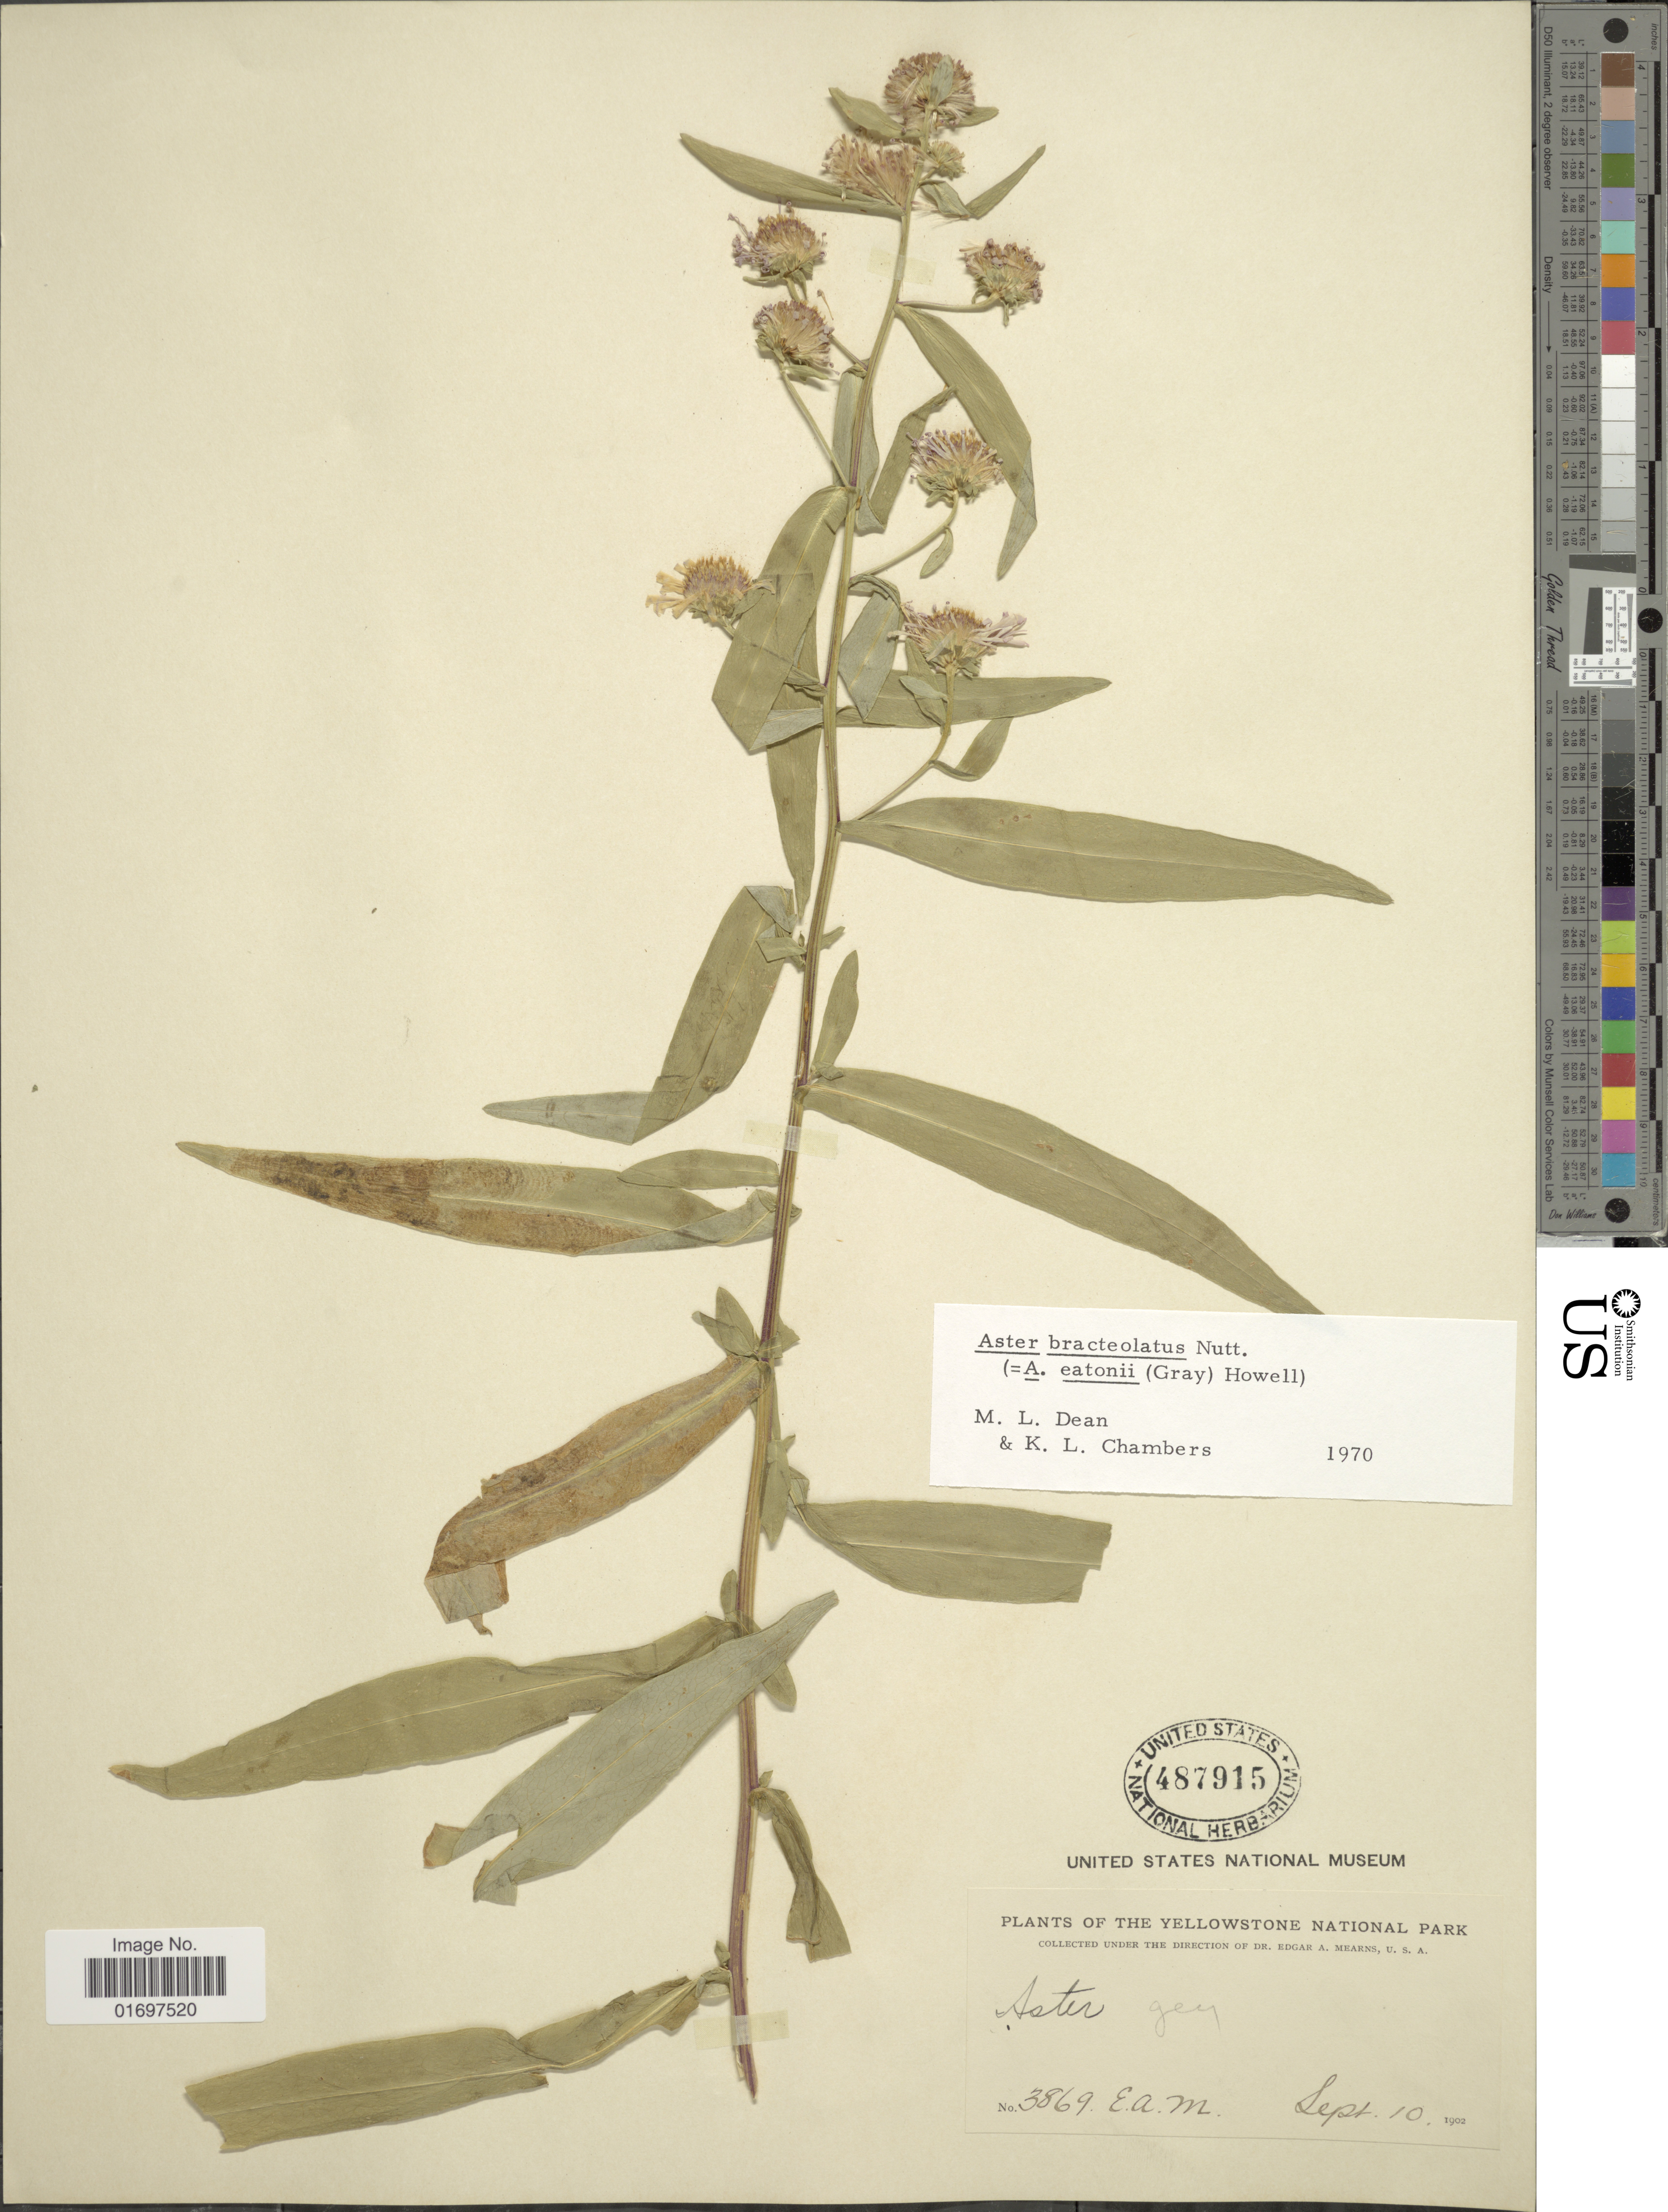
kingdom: Plantae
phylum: Tracheophyta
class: Magnoliopsida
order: Asterales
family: Asteraceae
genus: Symphyotrichum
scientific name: Symphyotrichum bracteolatum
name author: (Nutt.) G.L. Nesom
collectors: E. A. Mearns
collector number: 3869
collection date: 1902-09-10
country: United States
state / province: Wyoming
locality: Yellowstone National Park.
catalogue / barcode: US 487915